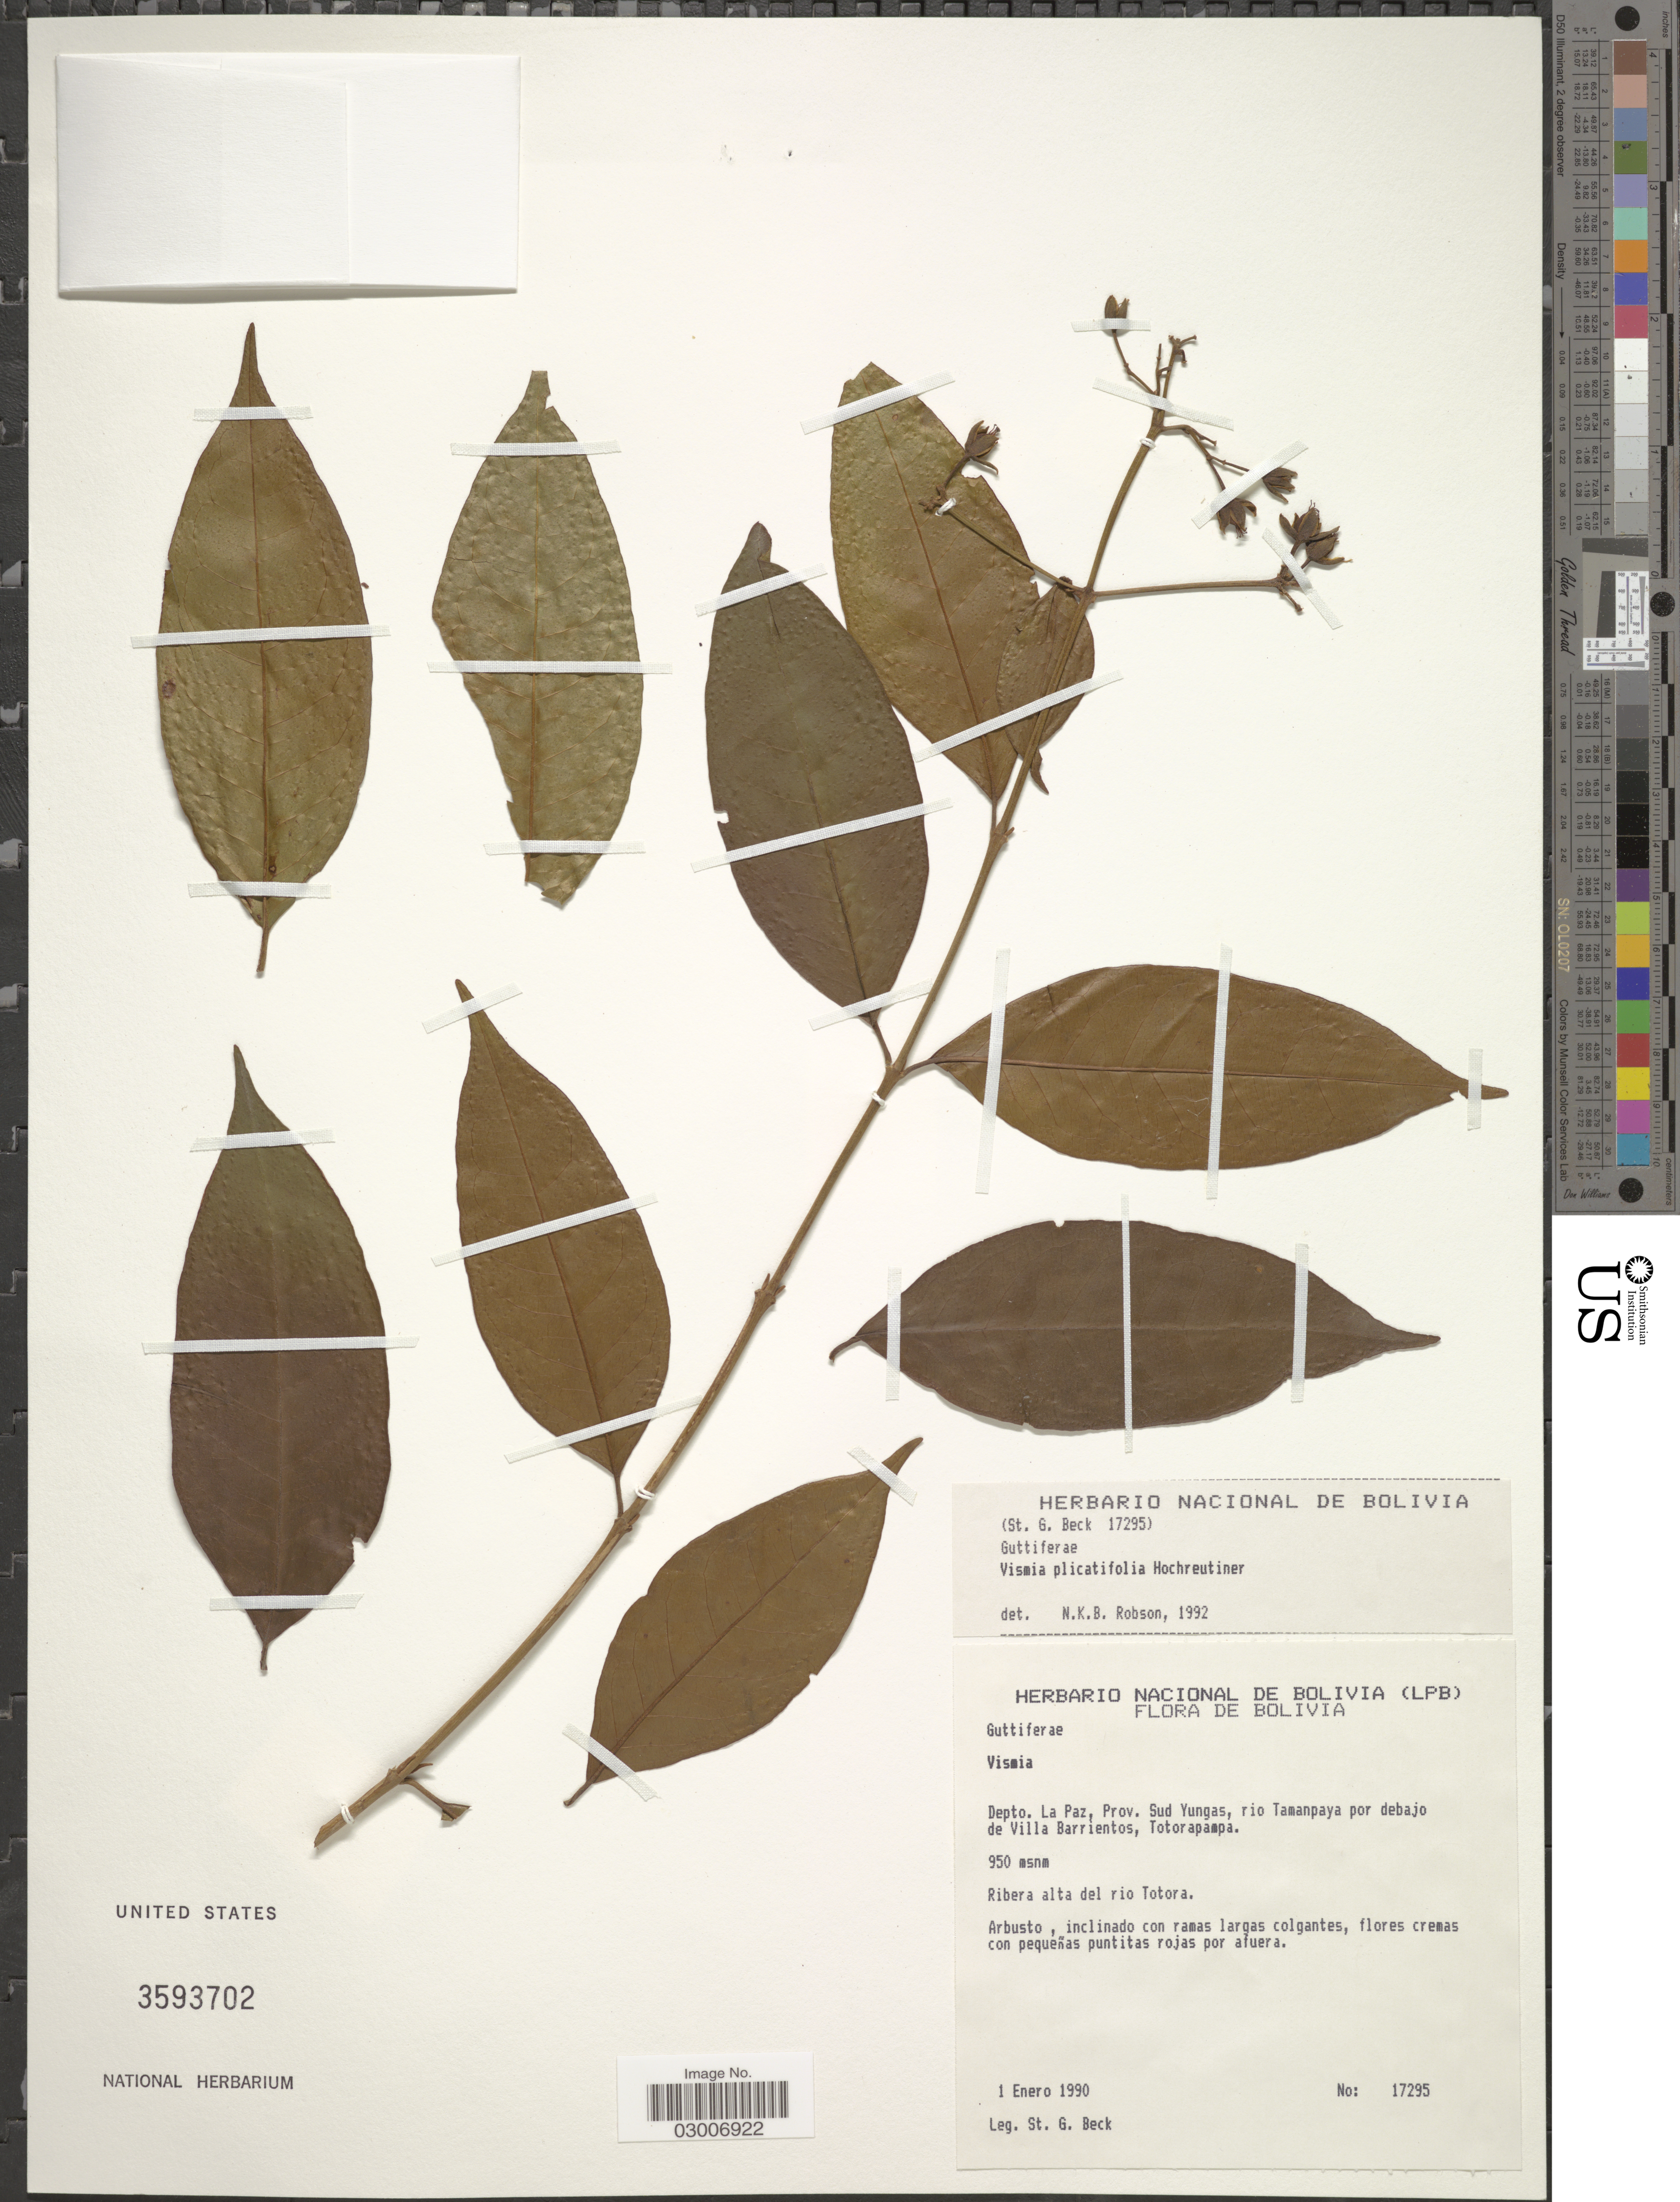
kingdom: Plantae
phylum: Tracheophyta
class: Magnoliopsida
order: Malpighiales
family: Hypericaceae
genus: Vismia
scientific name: Vismia plicatifolia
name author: Hochr.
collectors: S. Beck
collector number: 17295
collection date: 1990-01-01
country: Bolivia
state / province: La Paz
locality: Depto. La Paz, Prov. Sud Yungas, rio Tamanpaya por debajo de Villa Barrientos, Totorapampa. Ribera alta del rio Totora.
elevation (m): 950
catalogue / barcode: US 3593702